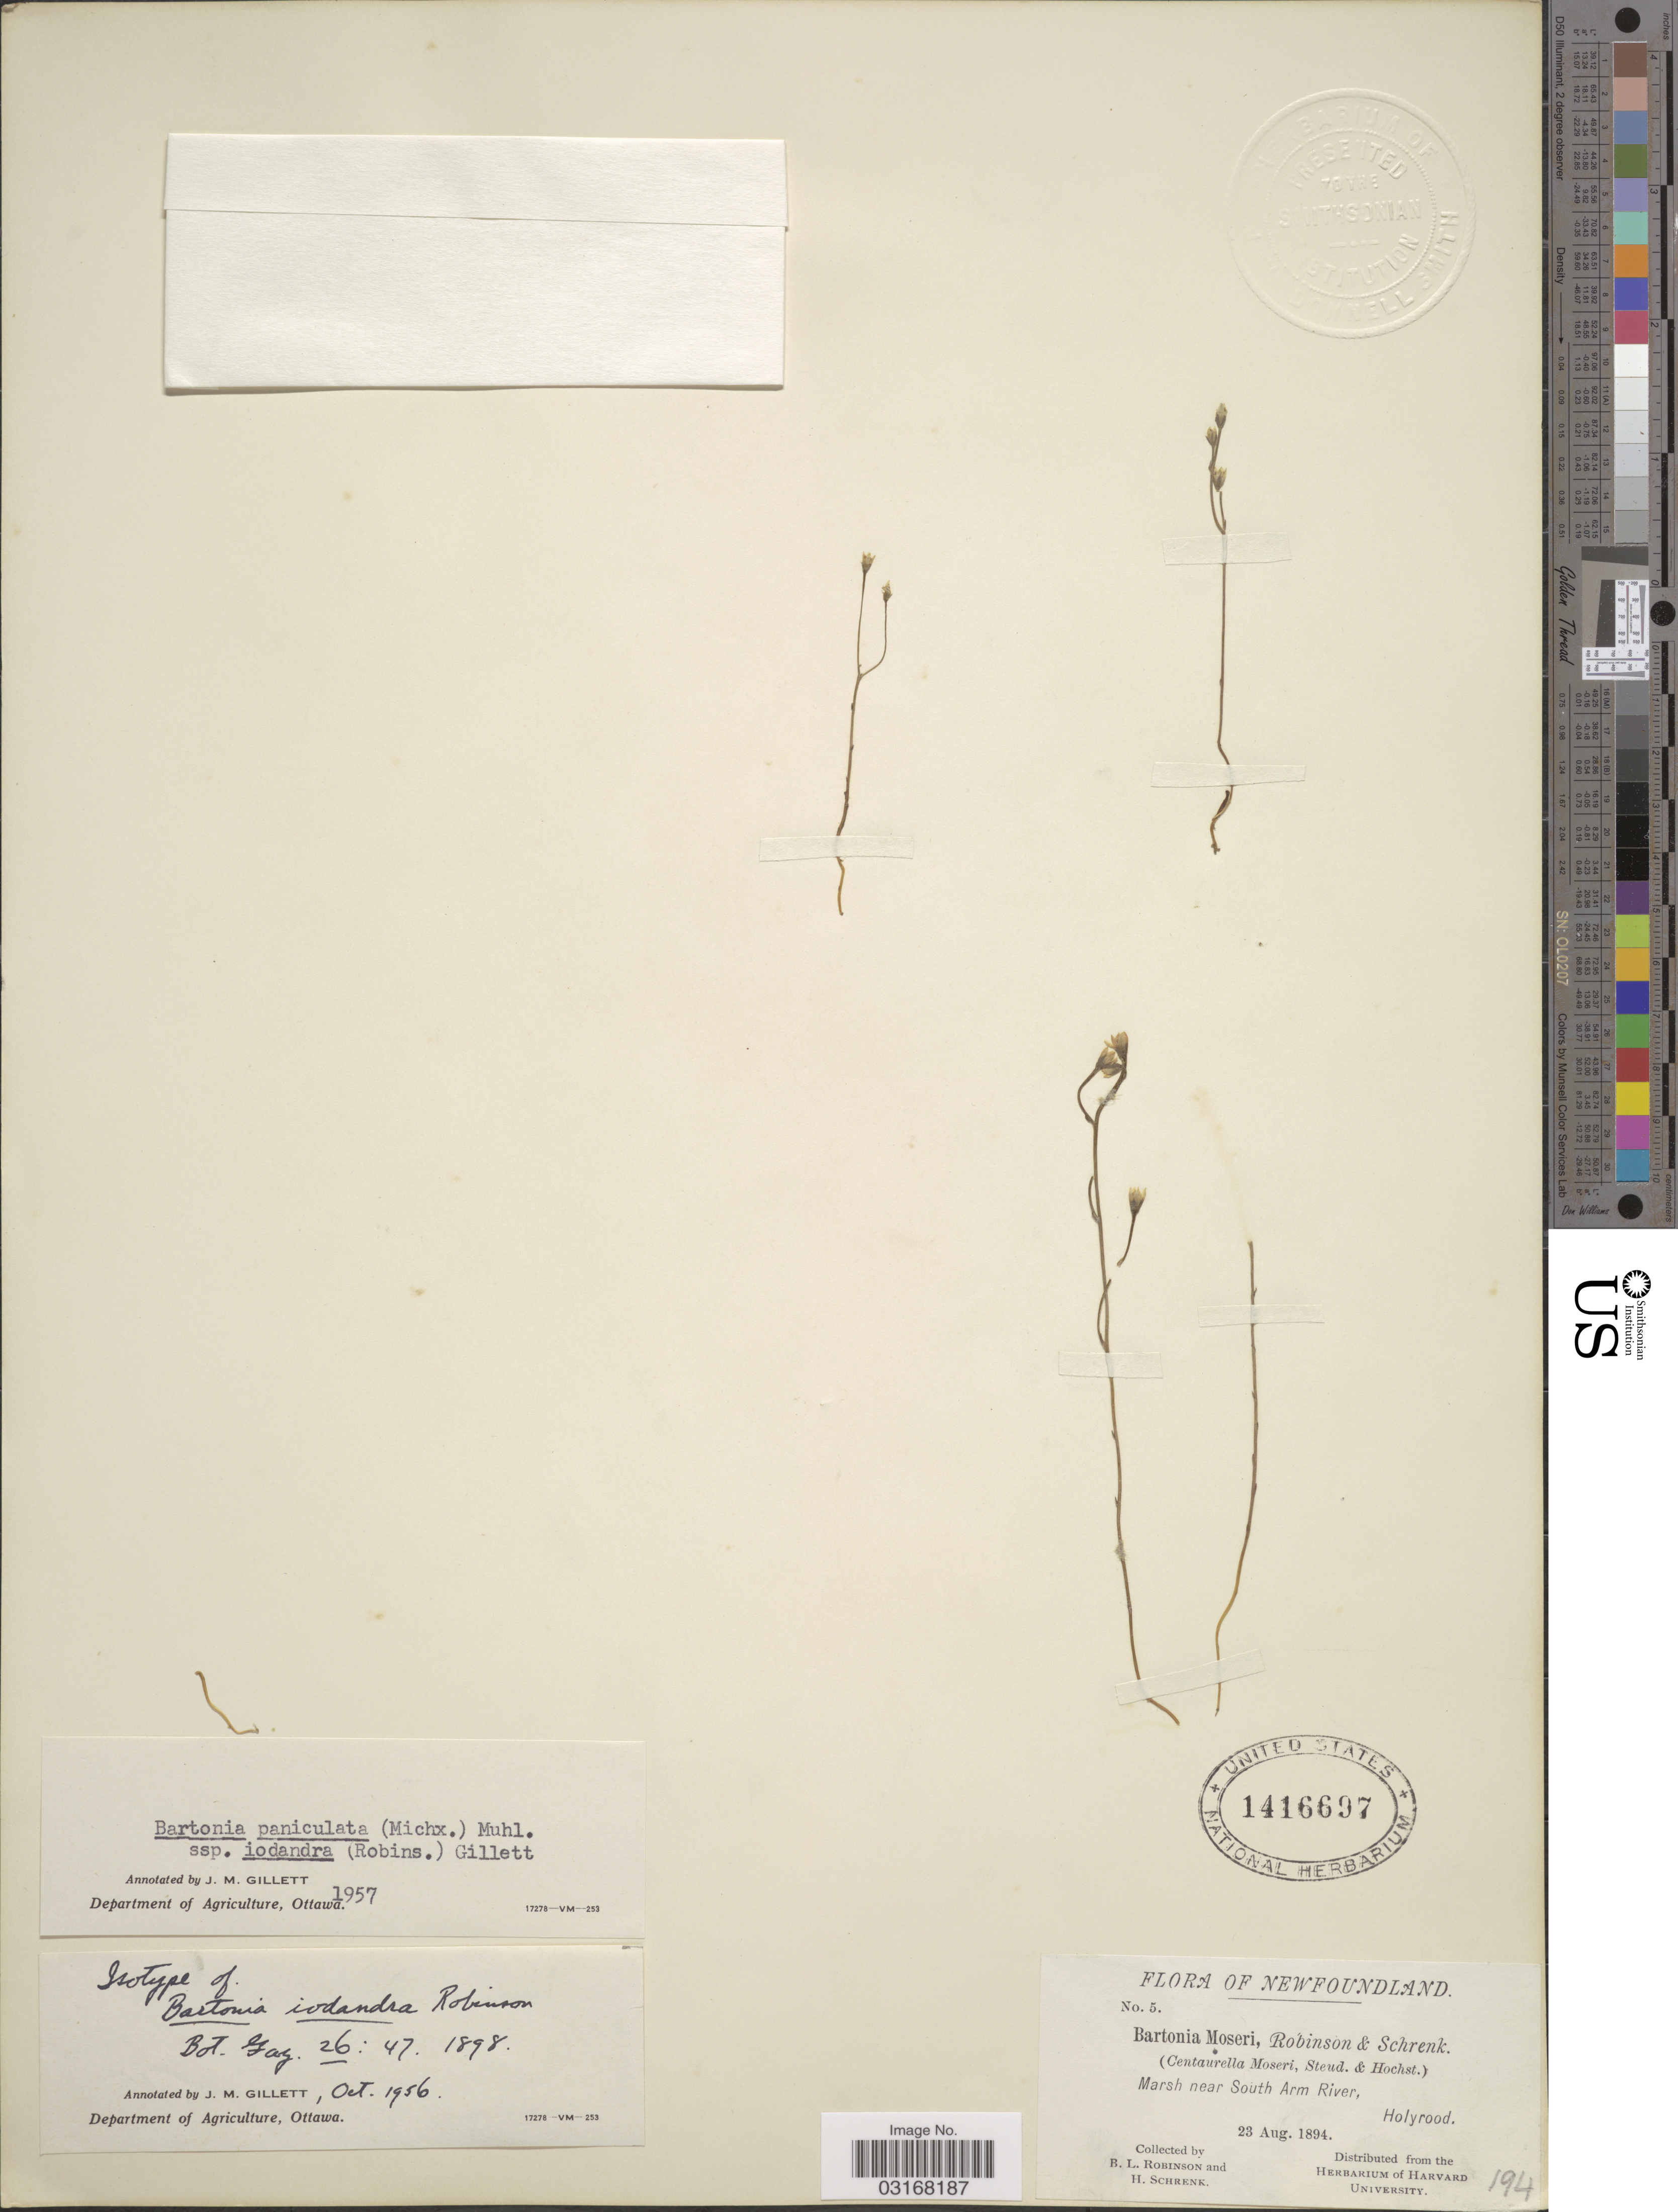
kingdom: Plantae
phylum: Tracheophyta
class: Magnoliopsida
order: Gentianales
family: Gentianaceae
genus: Bartonia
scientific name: Bartonia paniculata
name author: (Michx.) Muhl.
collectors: B. L. Robinson & H. Schrenk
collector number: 5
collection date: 1894-08-23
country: Canada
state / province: Newfoundland and Labrador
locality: Marsh near South Arm River, Holyrood.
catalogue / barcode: US 1416697